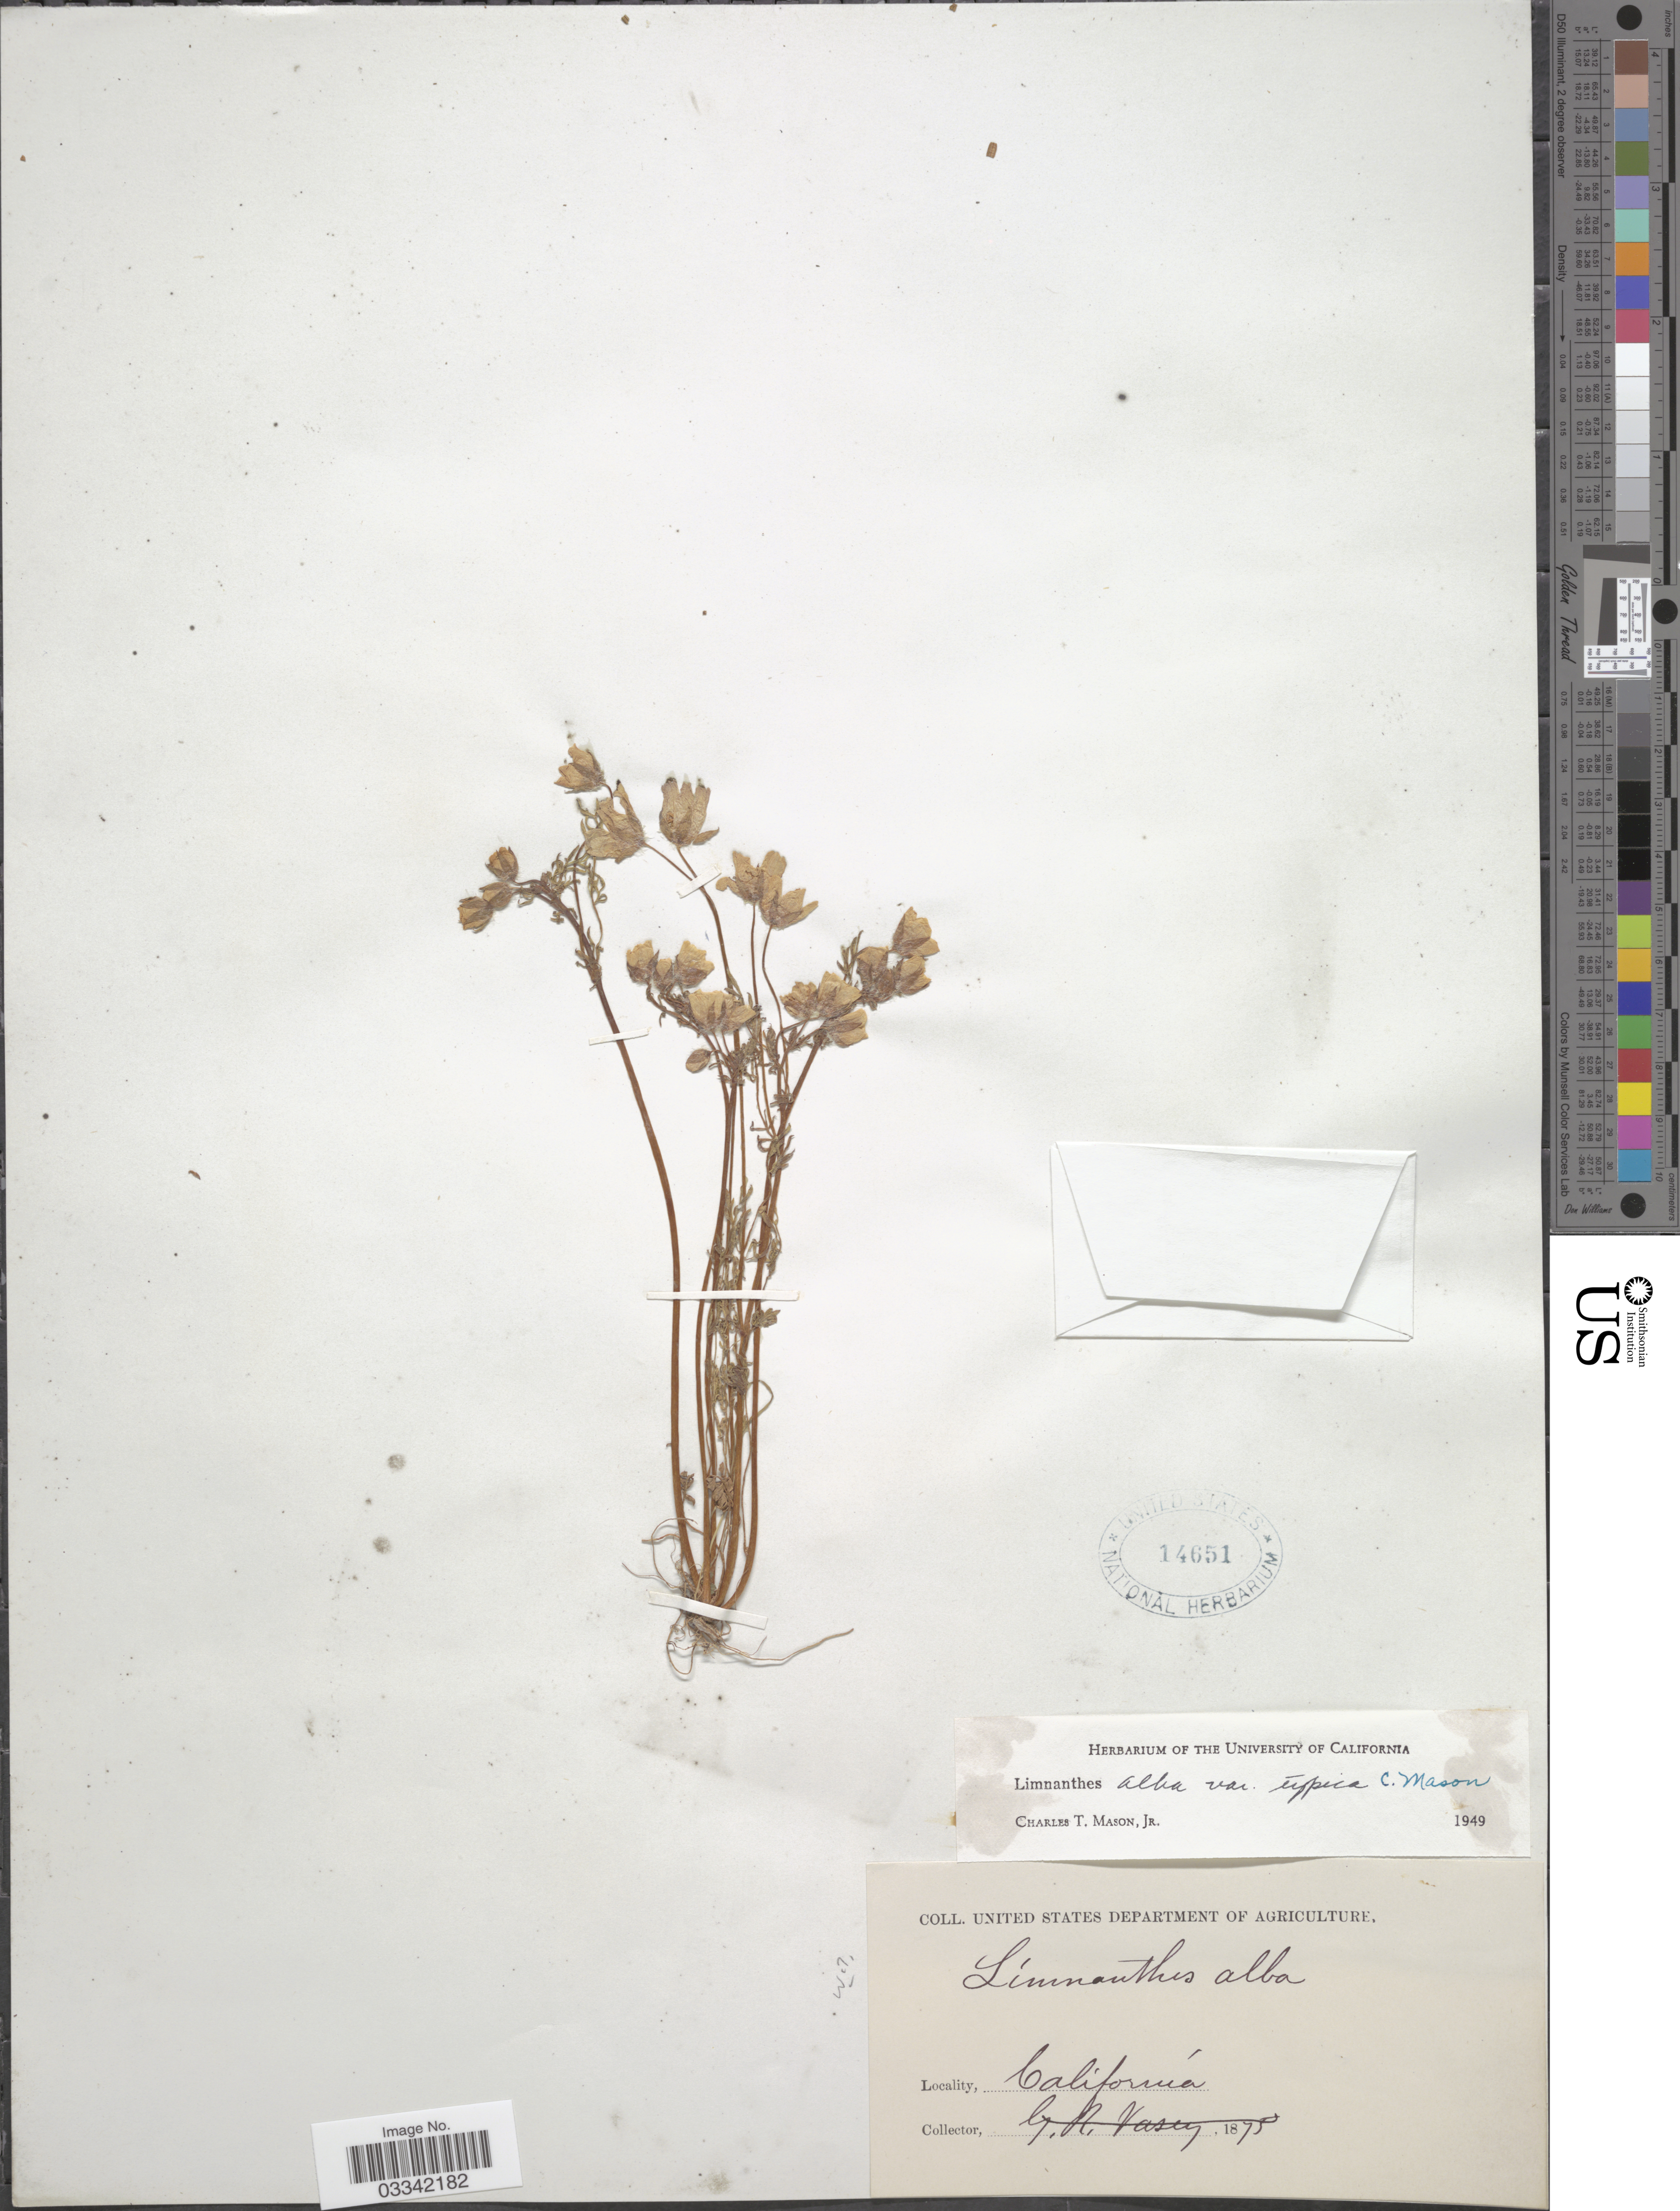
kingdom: Plantae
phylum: Tracheophyta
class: Magnoliopsida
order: Brassicales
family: Limnanthaceae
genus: Limnanthes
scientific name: Limnanthes alba subsp. alba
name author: Hartw. ex Benth.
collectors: ex herb. U. S. Department of Agriculture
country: United States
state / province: California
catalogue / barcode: US 14651